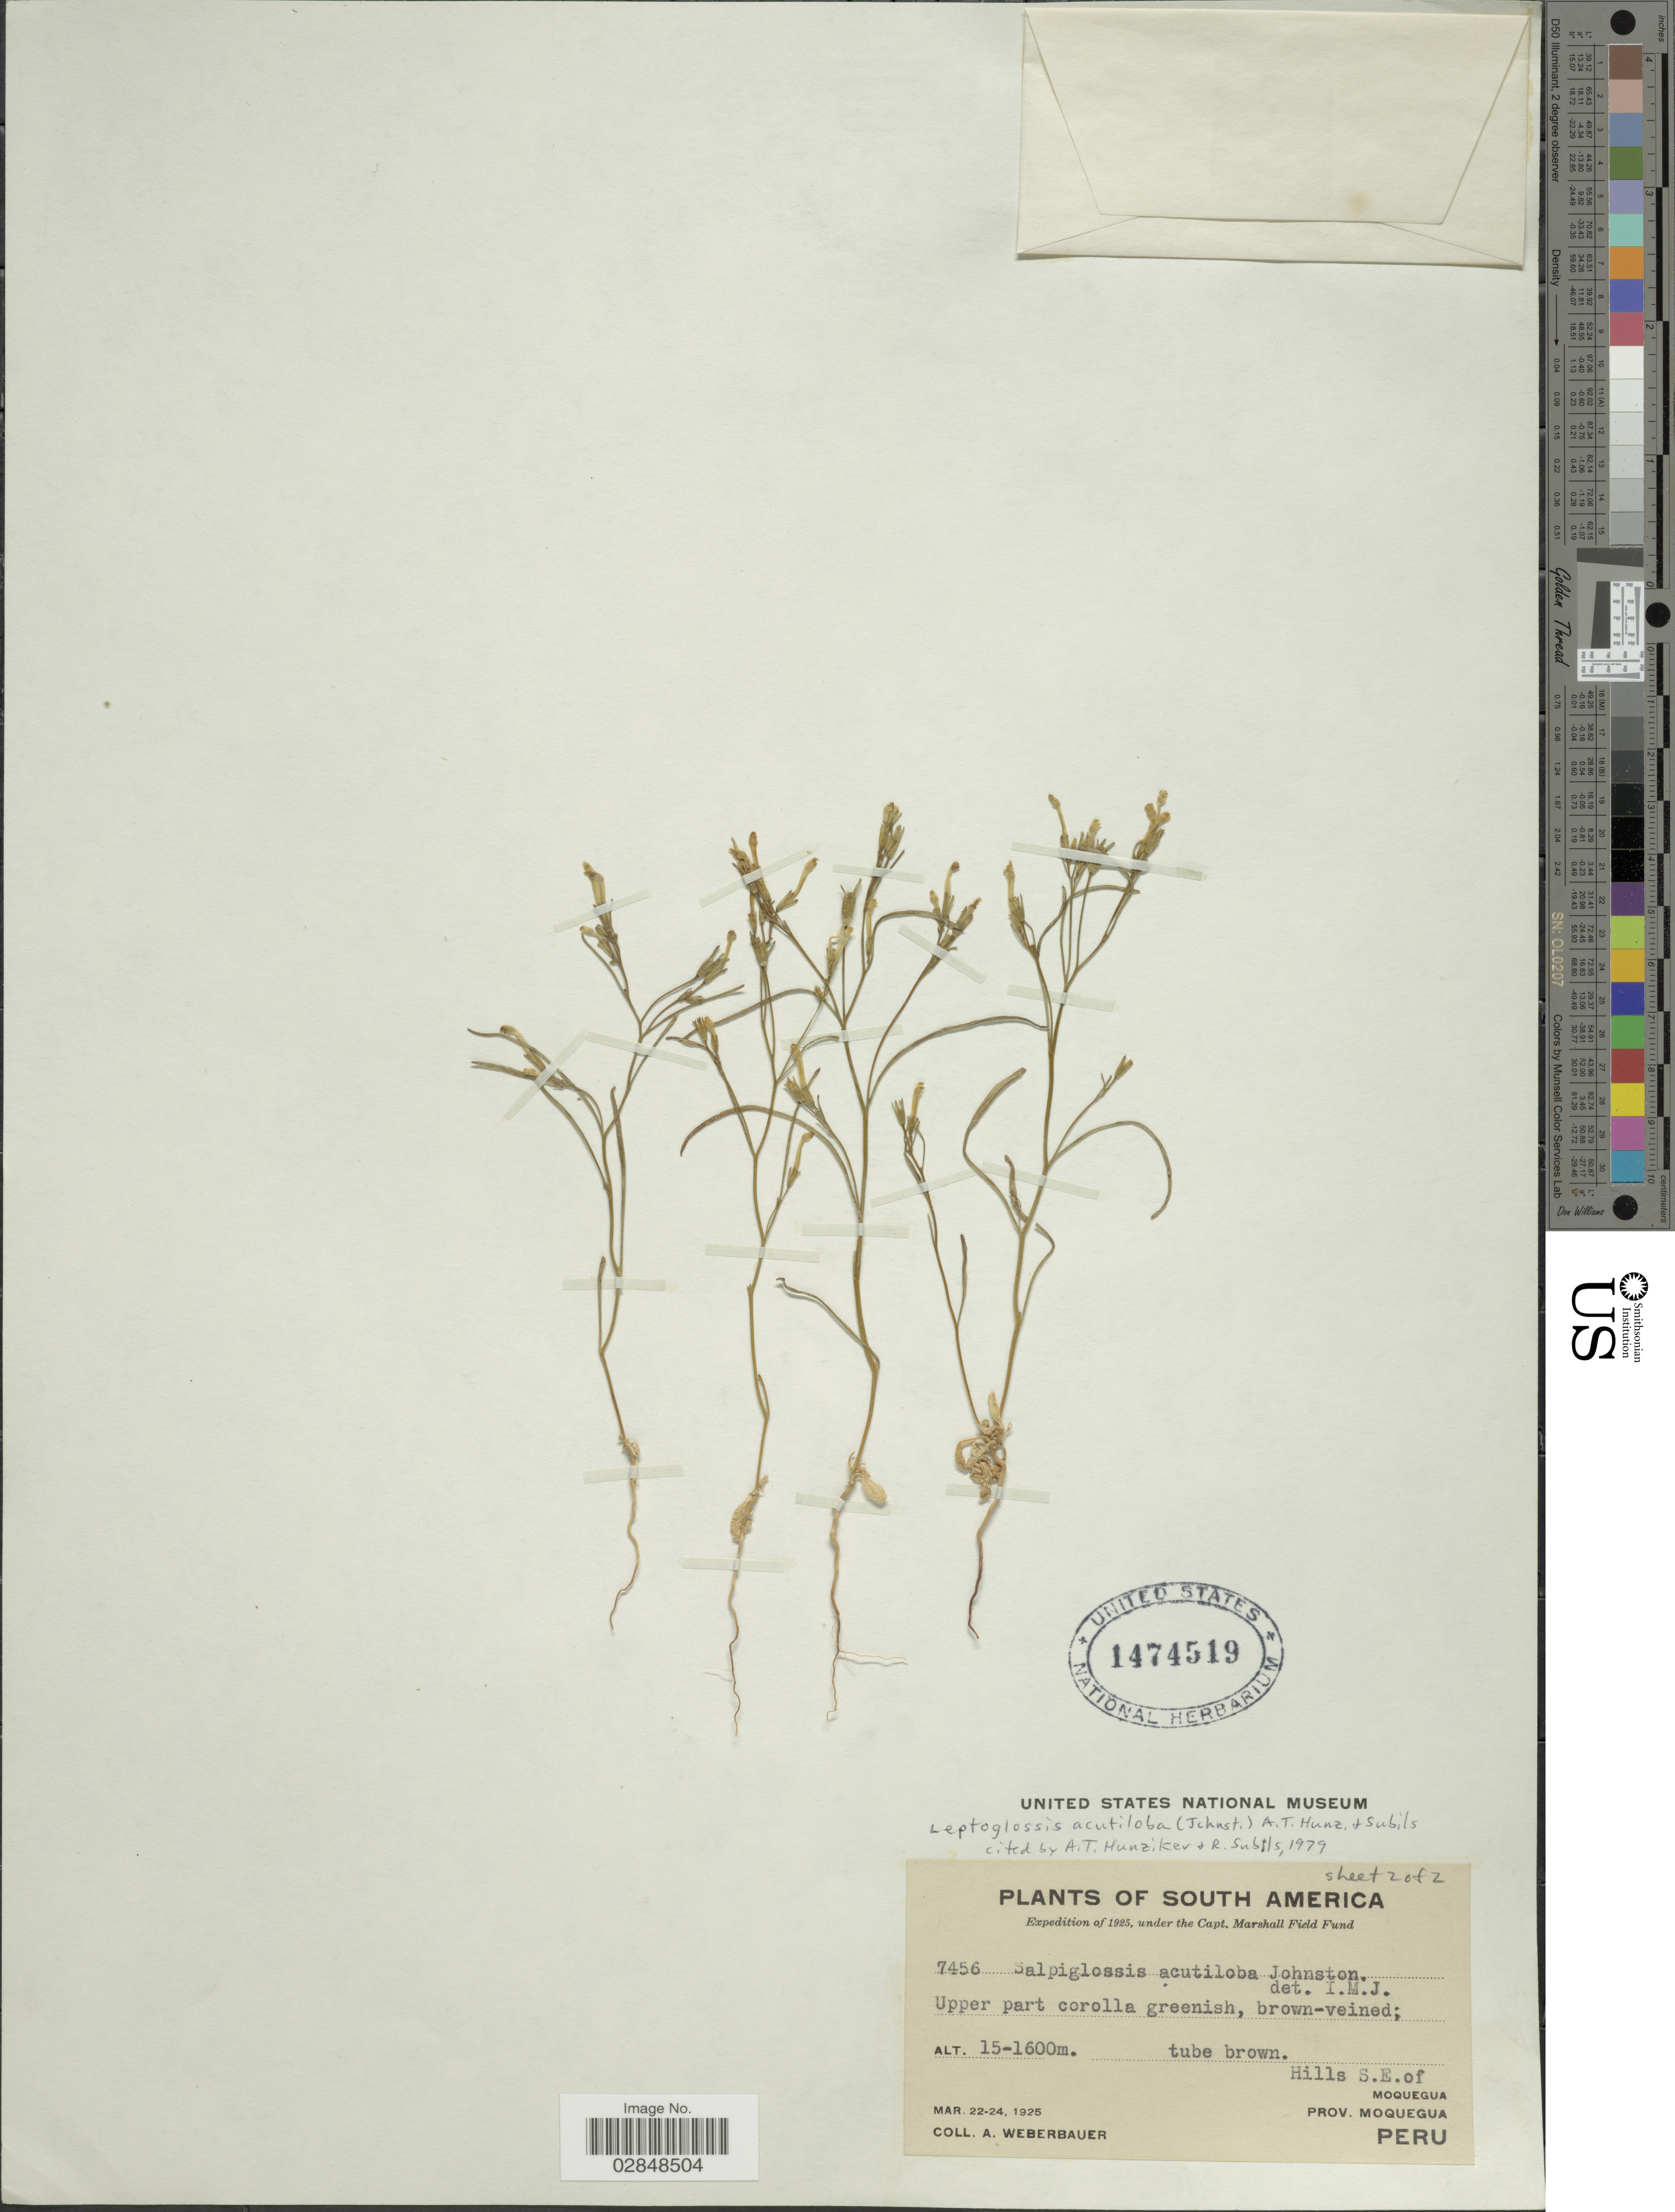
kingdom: Plantae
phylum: Tracheophyta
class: Magnoliopsida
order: Solanales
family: Solanaceae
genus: Leptoglossis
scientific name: Leptoglossis acutiloba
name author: (I.M. Johnst.) Hunziker & Subils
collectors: A. Weberbauer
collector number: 7456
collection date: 1925-03-22/1925-03-24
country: Peru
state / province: Moquegua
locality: Hills S.E. of Moquegua.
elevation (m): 1500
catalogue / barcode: US 1474519